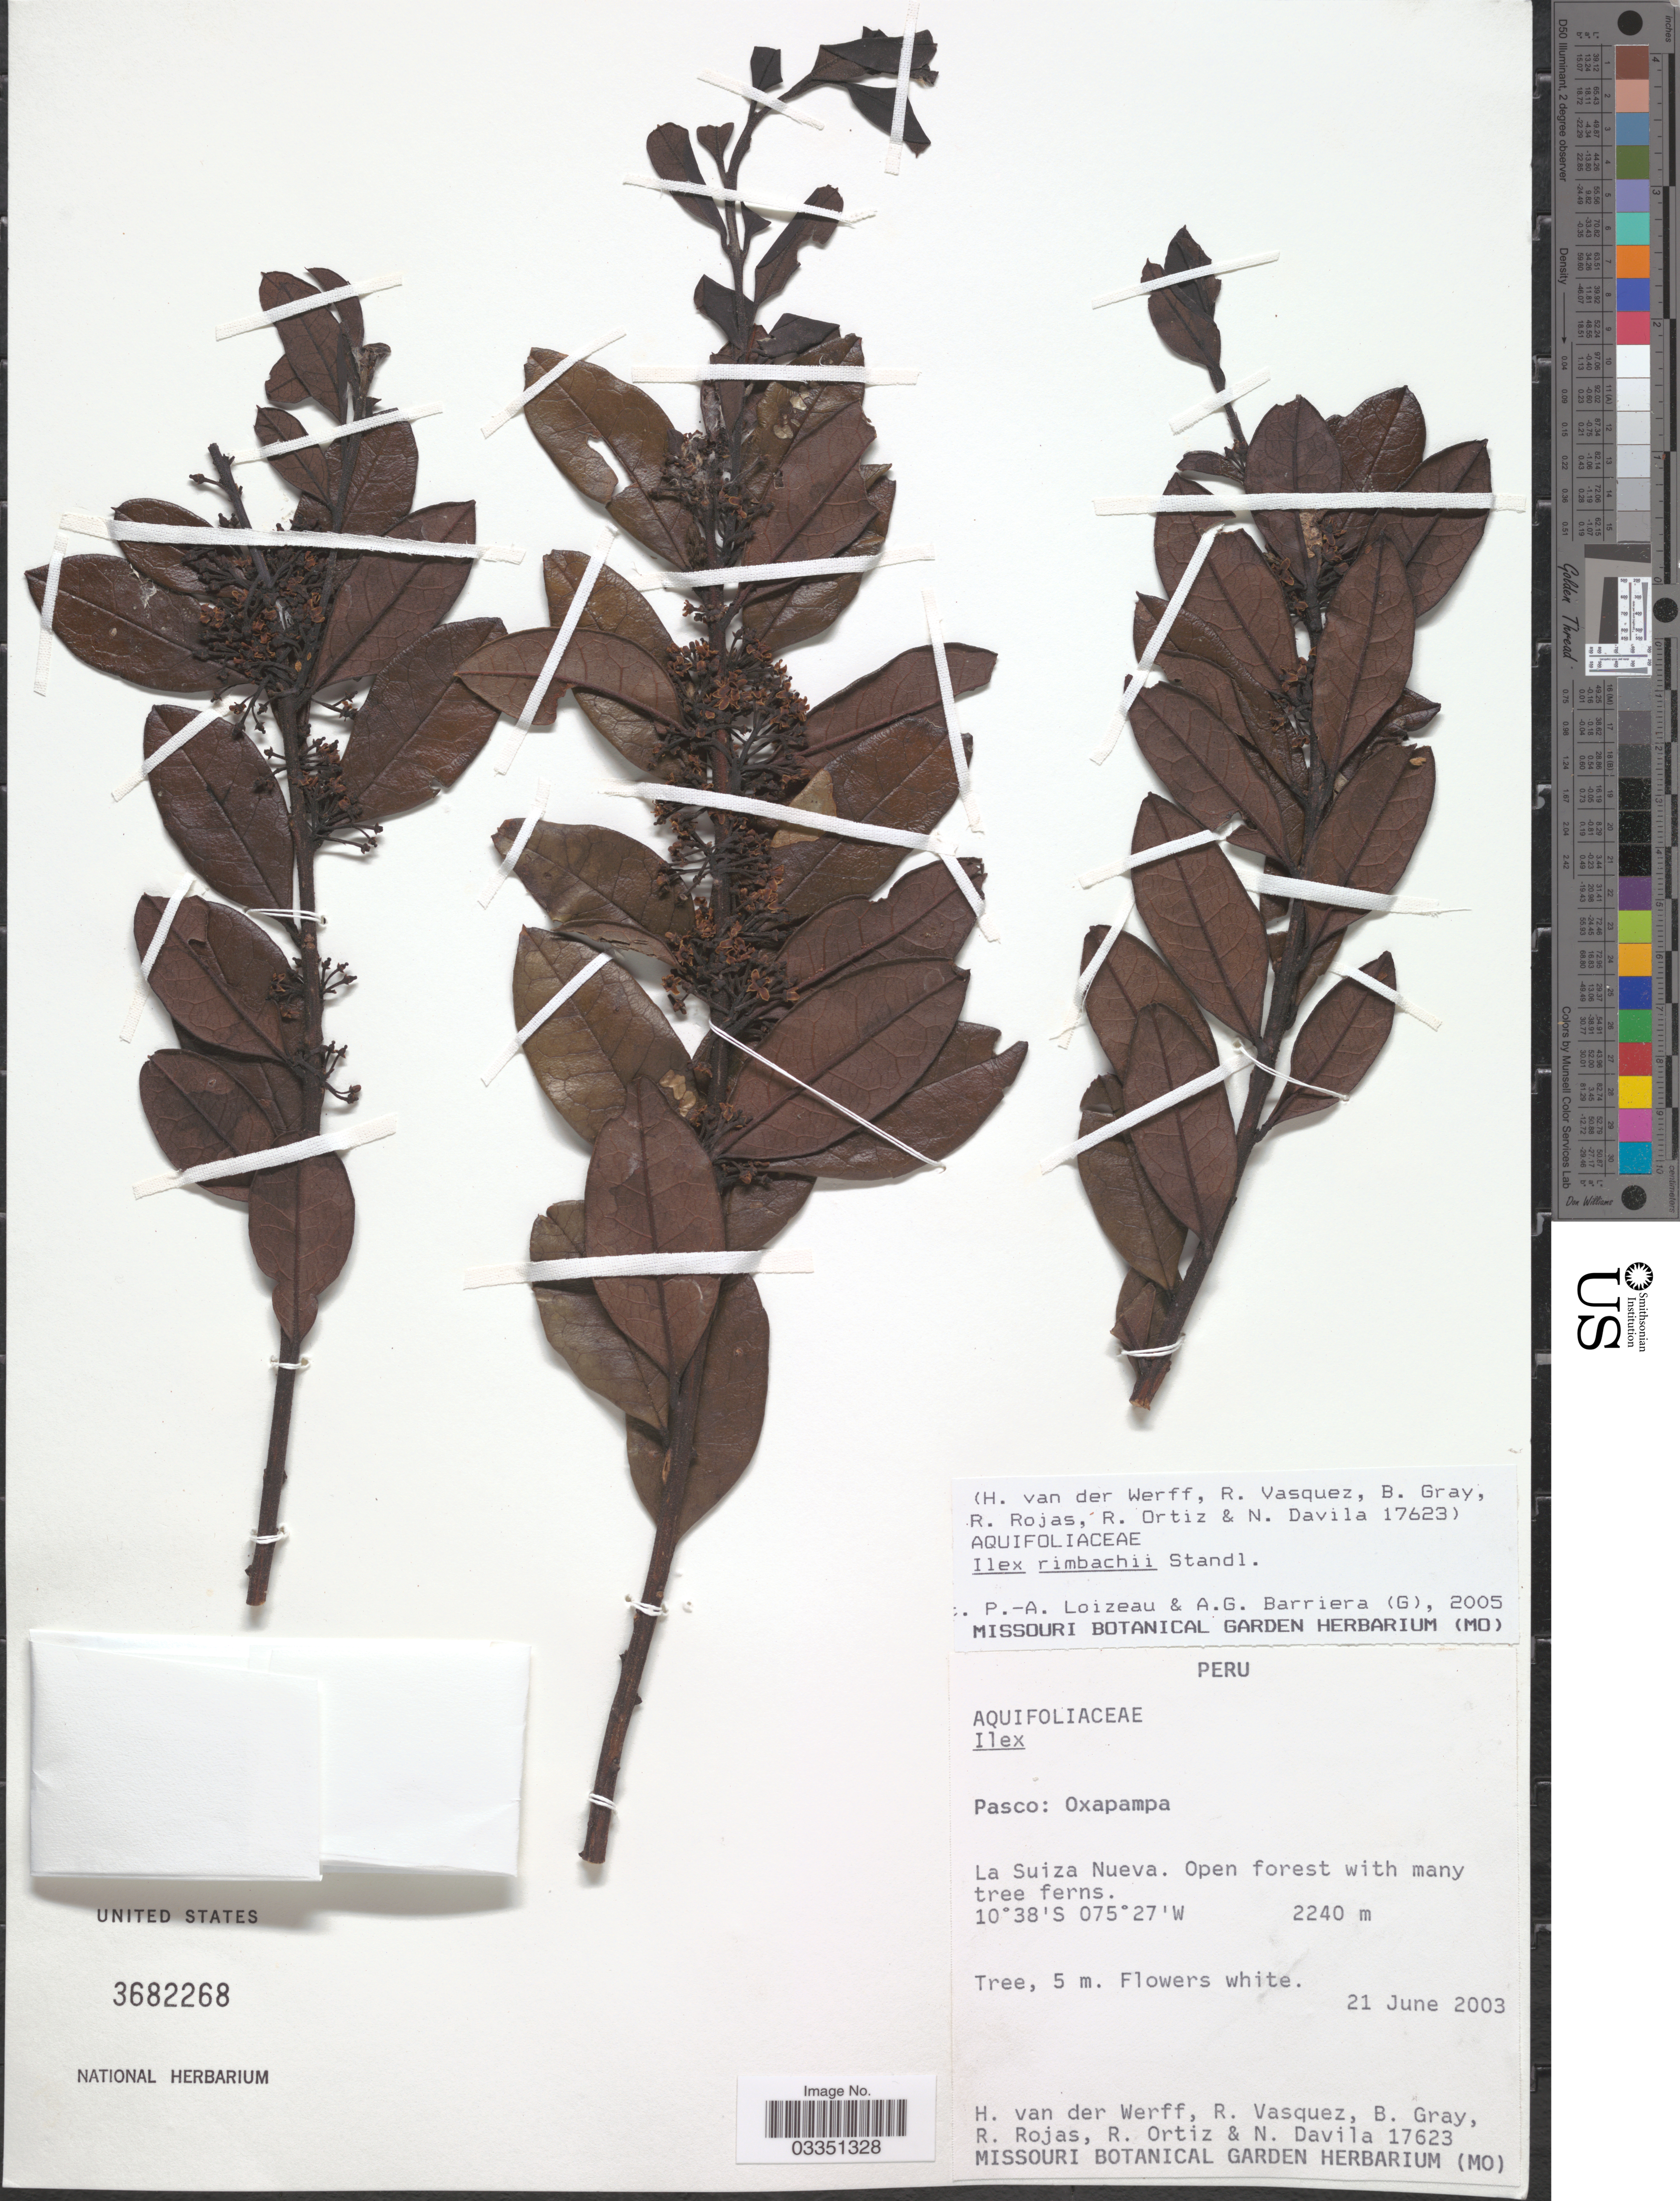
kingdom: Plantae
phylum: Tracheophyta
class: Magnoliopsida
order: Aquifoliales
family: Aquifoliaceae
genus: Ilex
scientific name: Ilex rimbachii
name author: Standl.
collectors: H. van der Werff, R. Vasquez, B. Gray, R. Rojas & et al.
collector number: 17623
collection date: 2003-06-21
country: Peru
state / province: Pasco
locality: Oxapampa. La Suiza Nueva.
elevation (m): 2240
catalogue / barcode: US 3682268